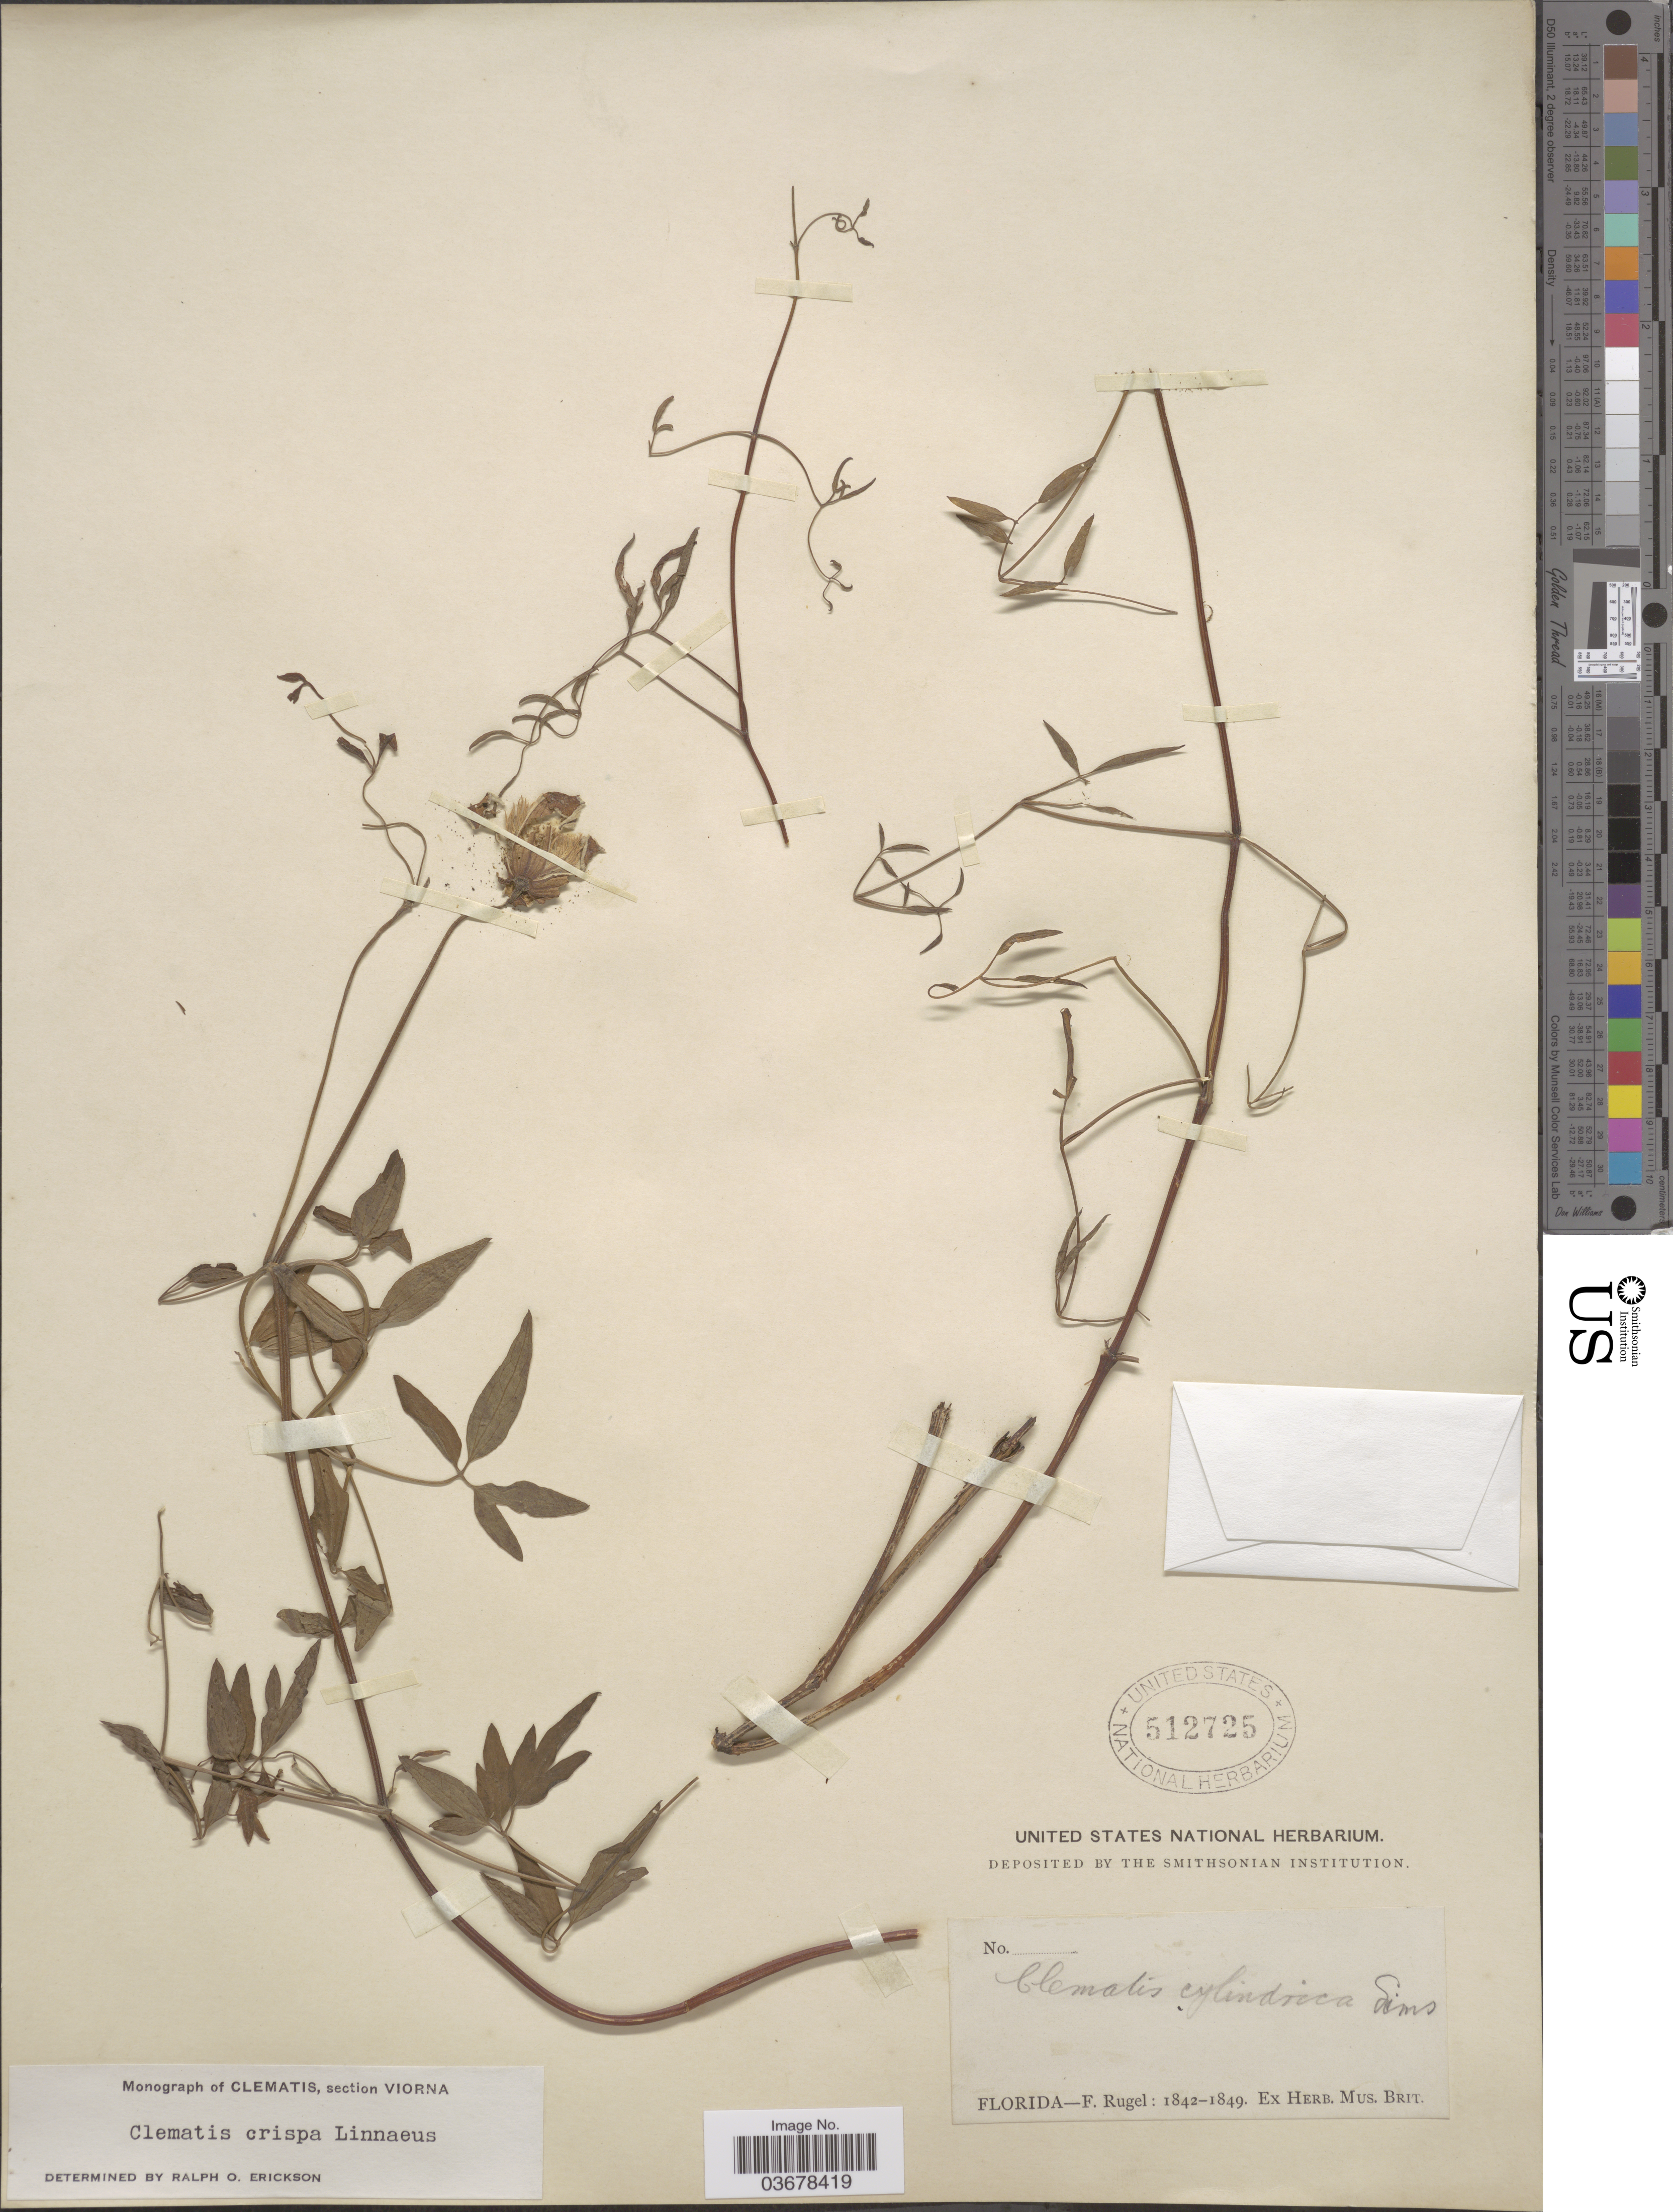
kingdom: Plantae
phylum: Tracheophyta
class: Magnoliopsida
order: Ranunculales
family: Ranunculaceae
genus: Clematis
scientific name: Clematis viorna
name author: L.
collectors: F. Rugel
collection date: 1842/1849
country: United States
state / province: Florida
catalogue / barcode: US 512725